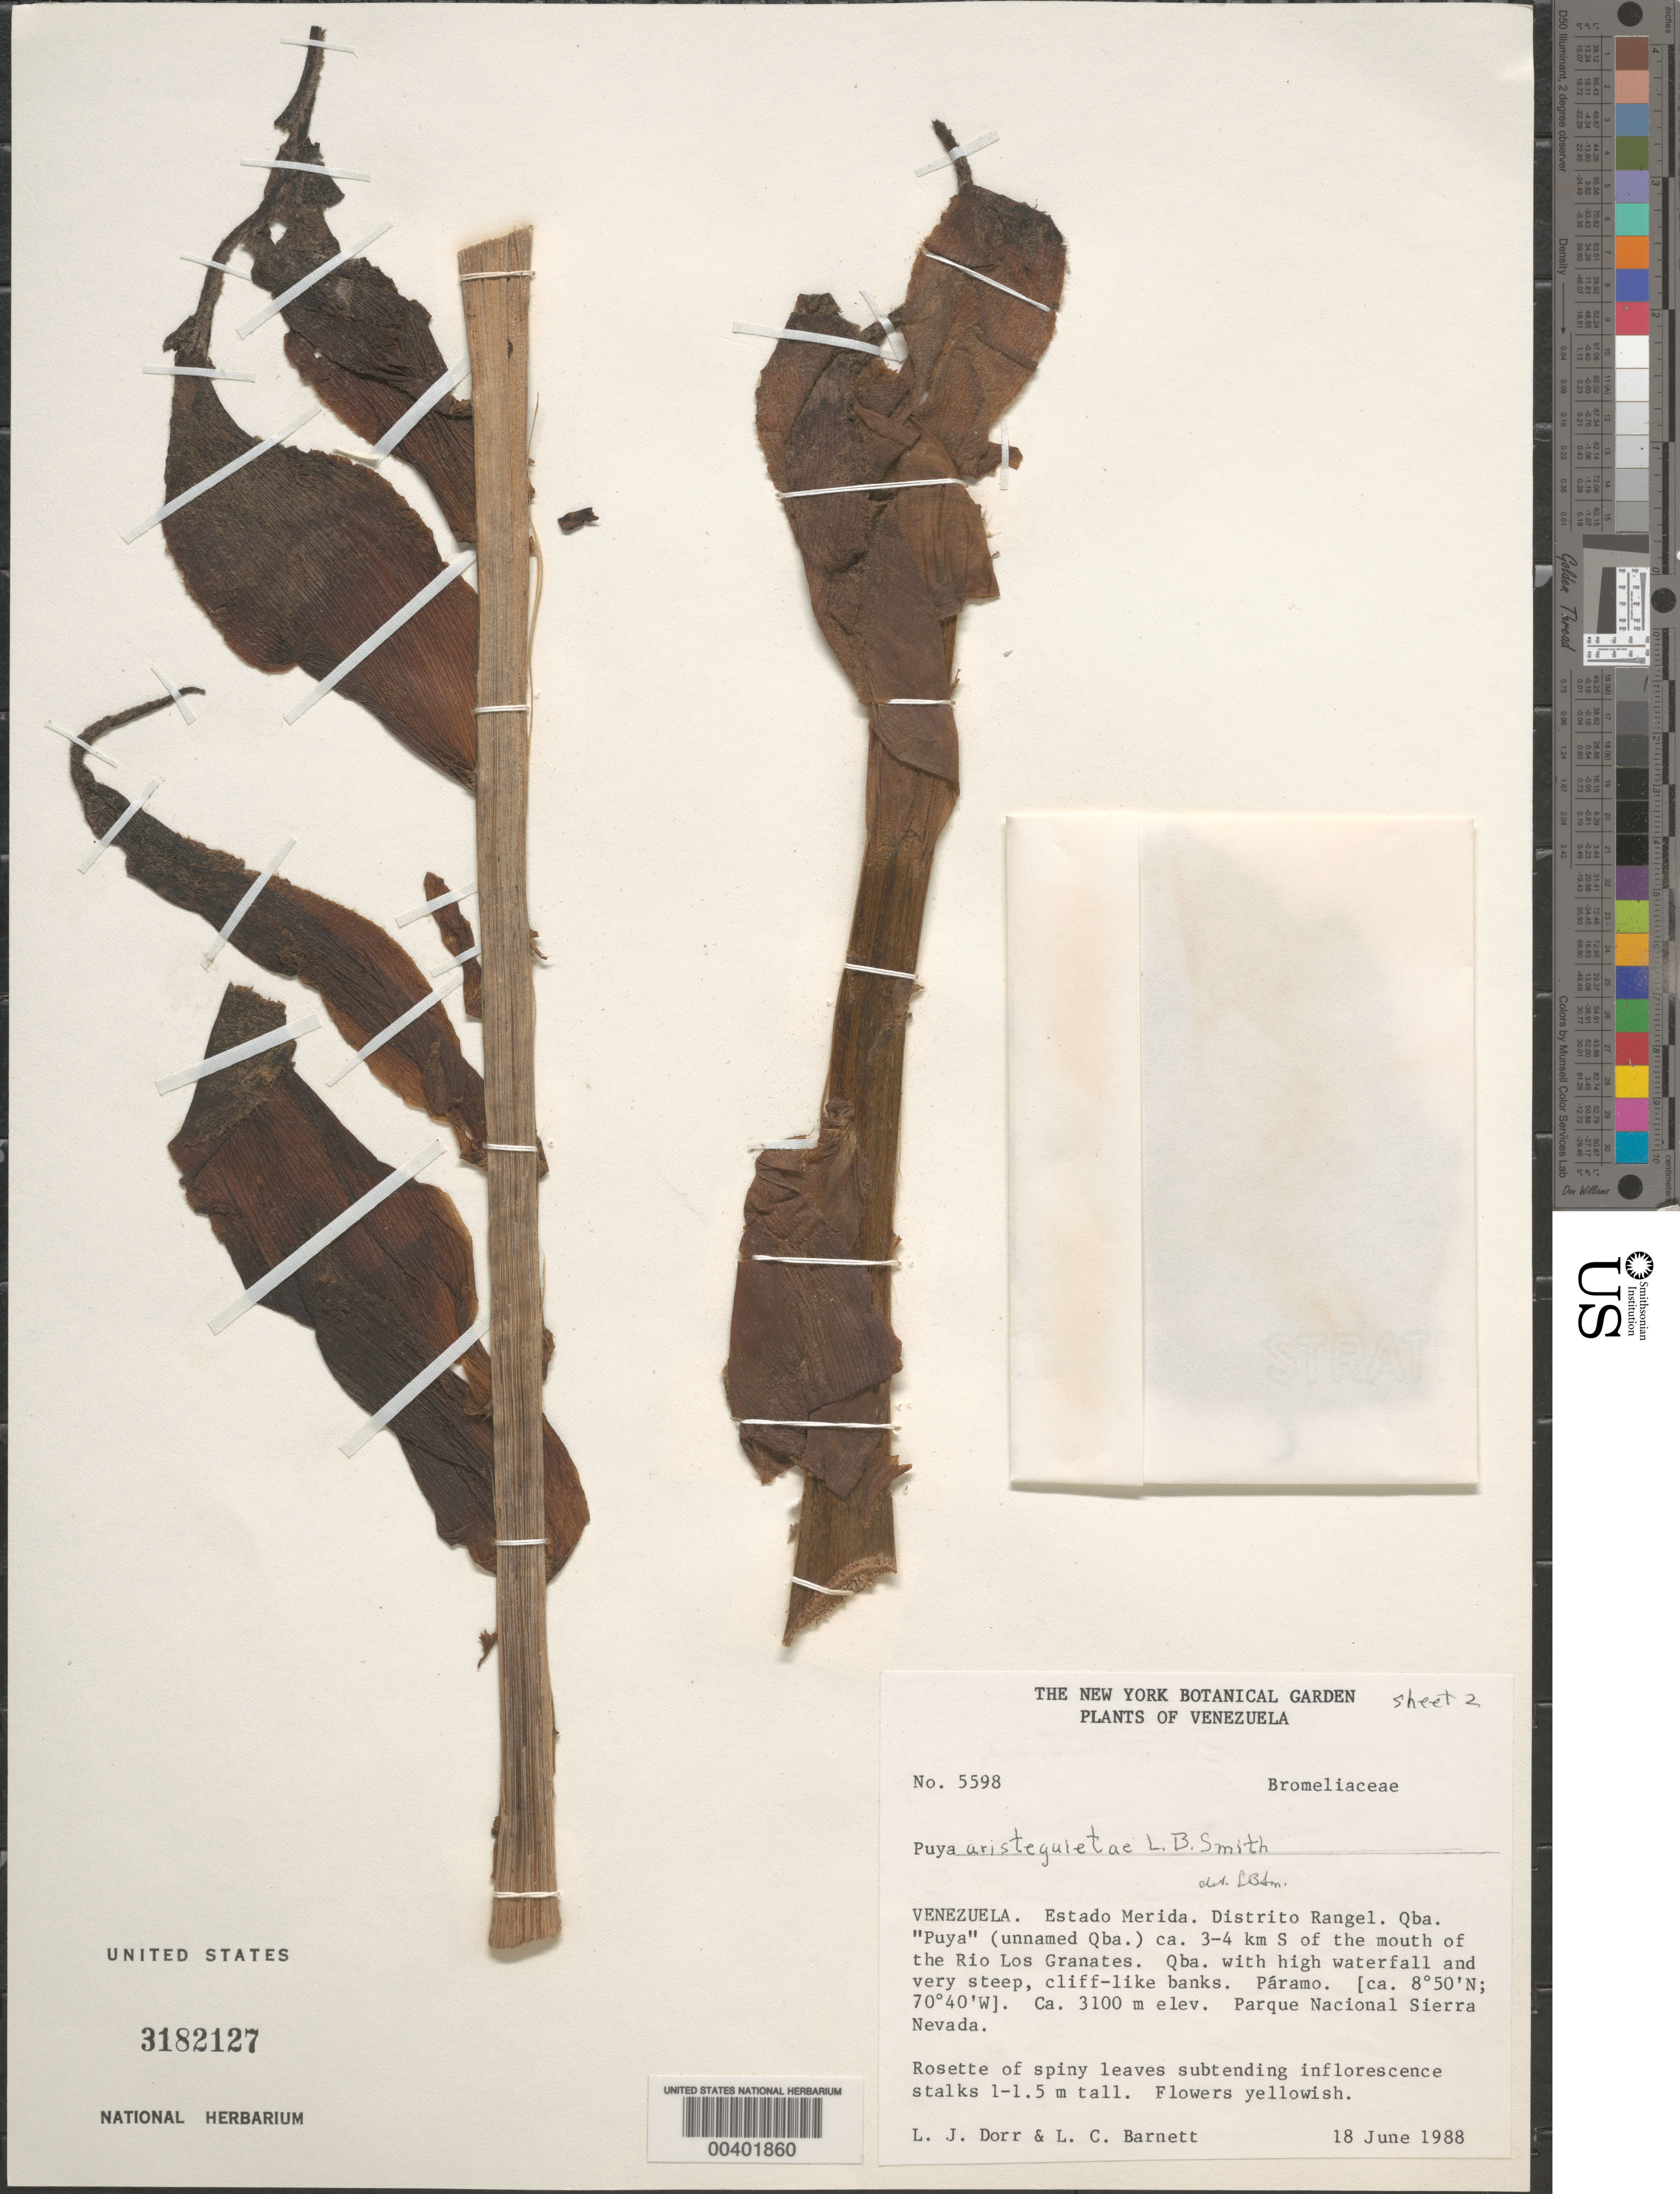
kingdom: Plantae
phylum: Tracheophyta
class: Liliopsida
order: Poales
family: Bromeliaceae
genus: Puya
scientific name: Puya aristeguietae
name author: L.B. Sm.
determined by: Smith, Lyman B., (US), NMNH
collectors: L. J. Dorr & L. C. Barnett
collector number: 5598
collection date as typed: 18 Apr 1988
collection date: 1988-04-18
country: Venezuela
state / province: Mérida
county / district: Rangel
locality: Qba. "Puya" (unnamed Qba.) ca. 3-4 km. S of the mouth of the Río Los Granates. Parque Nacional Sierra Nevada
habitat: páramo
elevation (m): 3100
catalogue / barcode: US 3182127